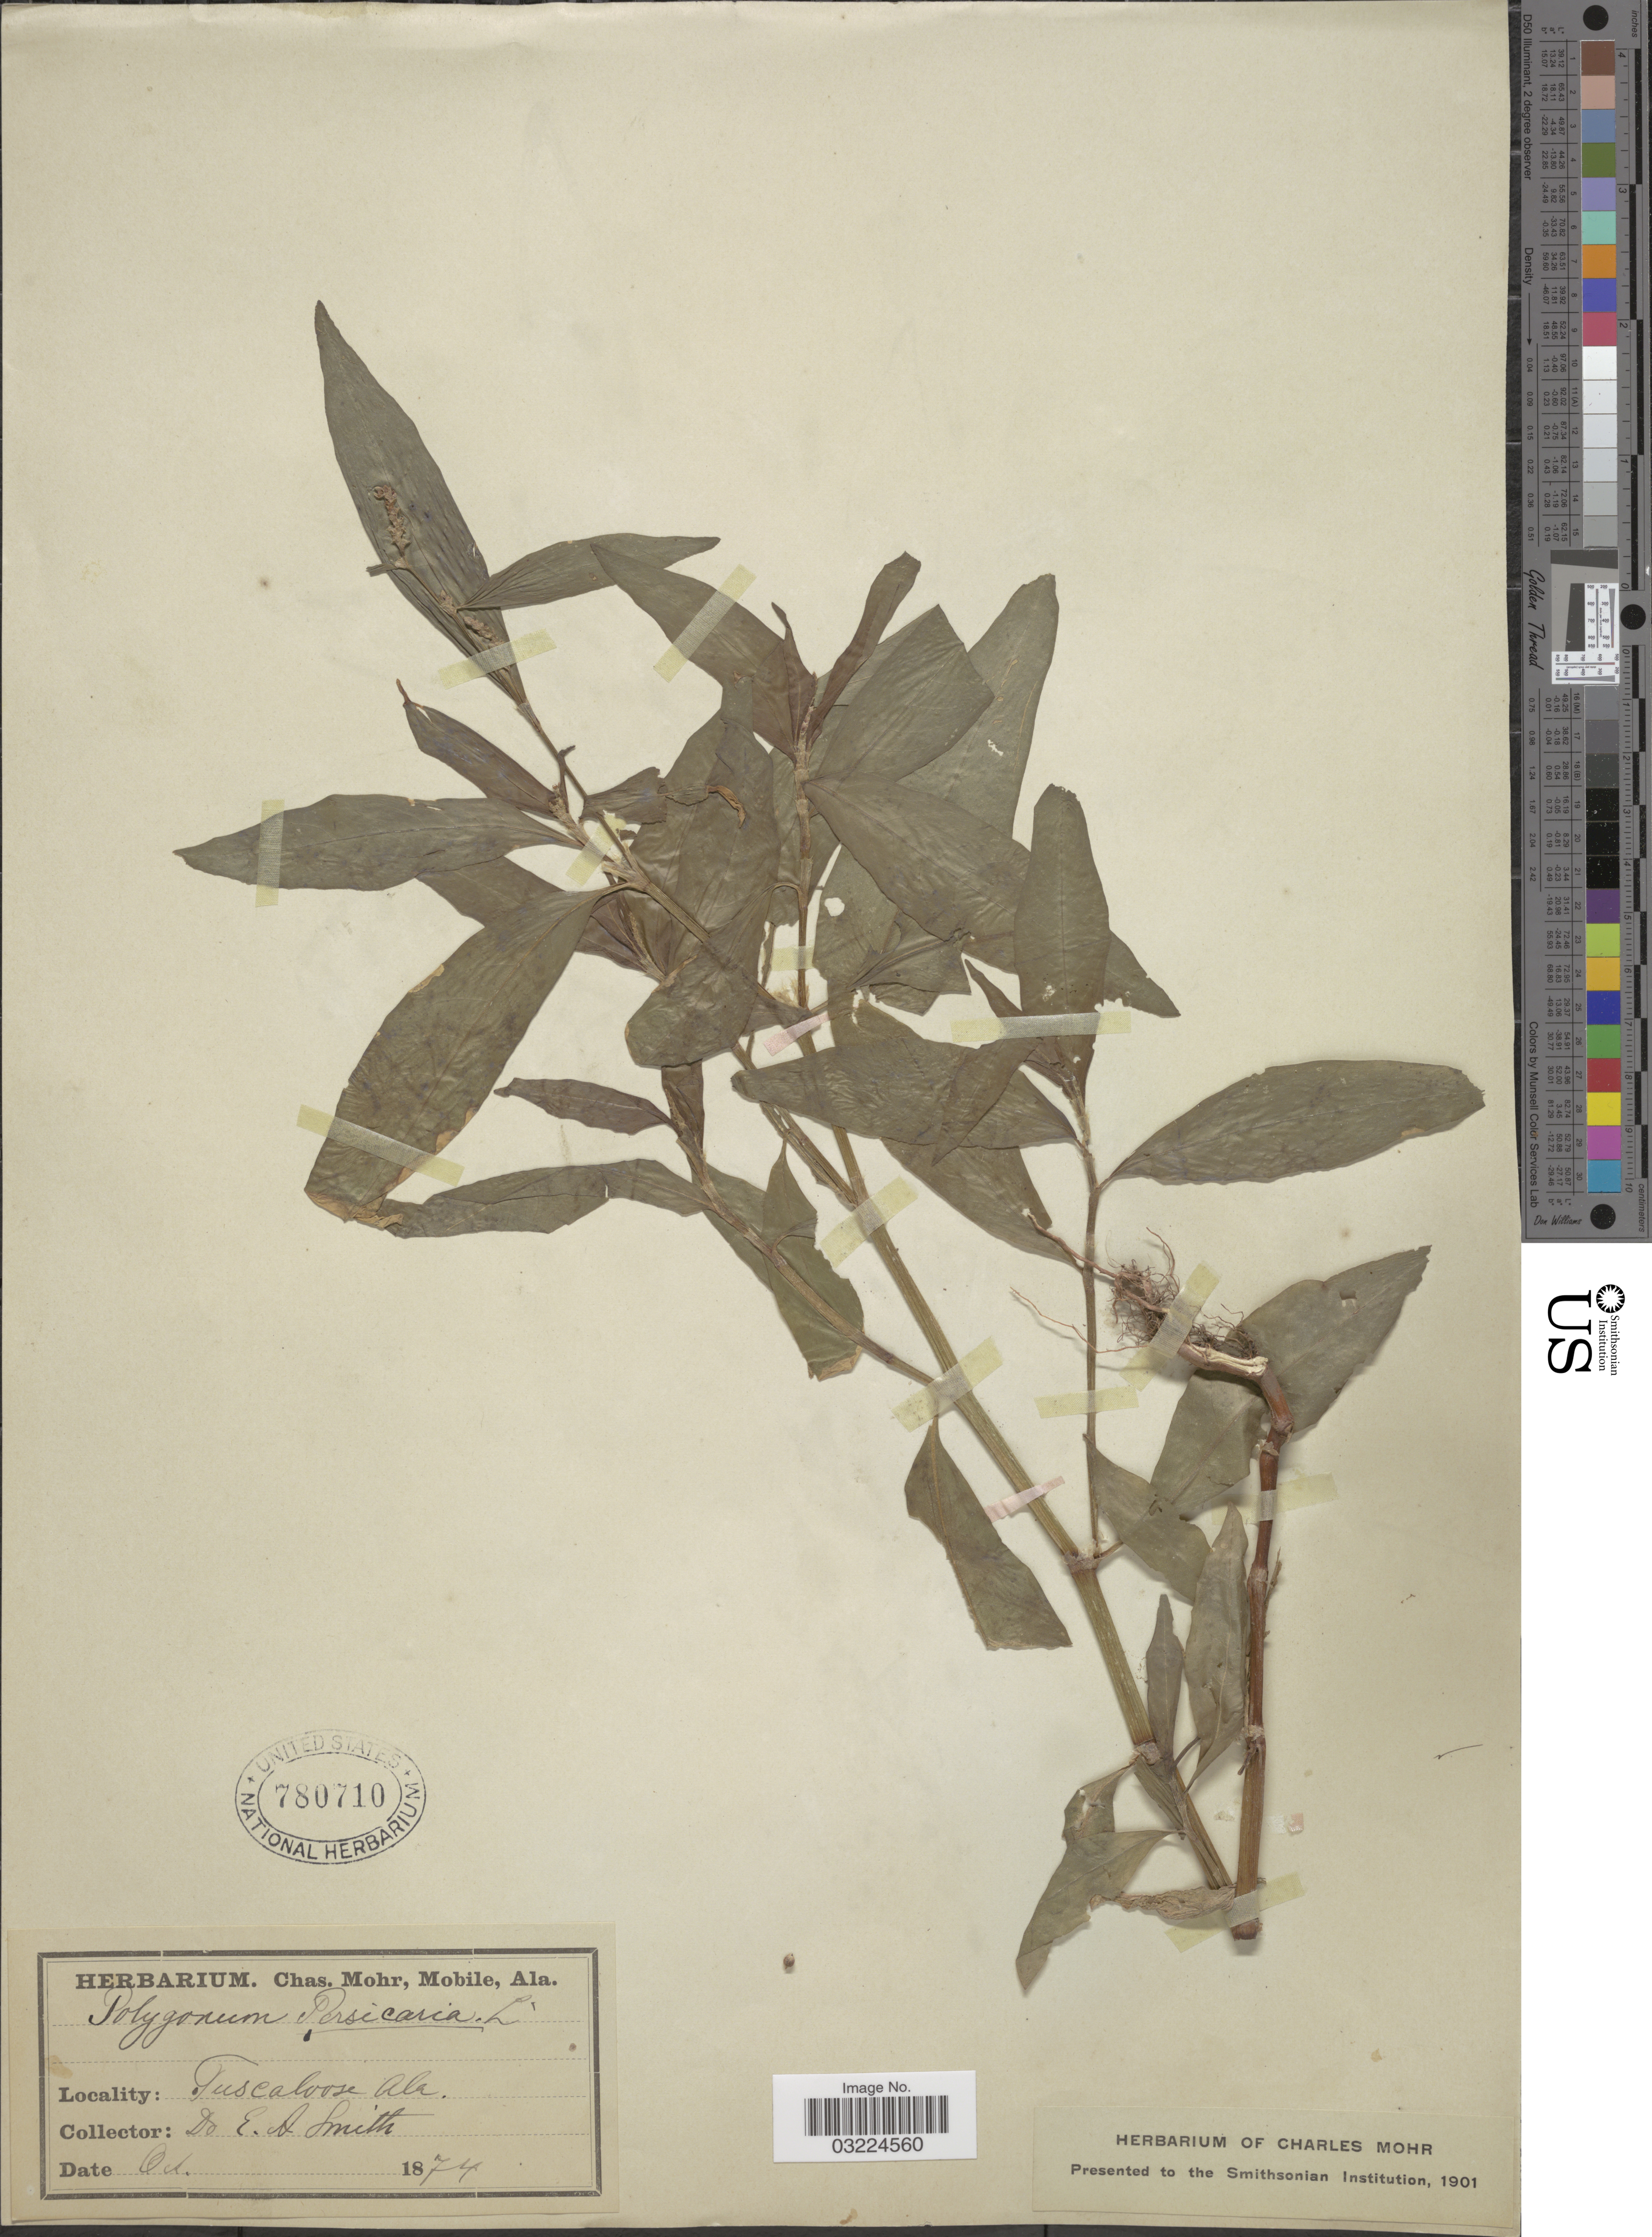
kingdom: Plantae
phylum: Tracheophyta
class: Magnoliopsida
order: Caryophyllales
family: Polygonaceae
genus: Persicaria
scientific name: Persicaria maculosa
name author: S.F. Gray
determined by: Atha, D. E.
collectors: E. A. Smith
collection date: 1874-10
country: United States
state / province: Alabama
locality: Tuscaloose.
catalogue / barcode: US 780710